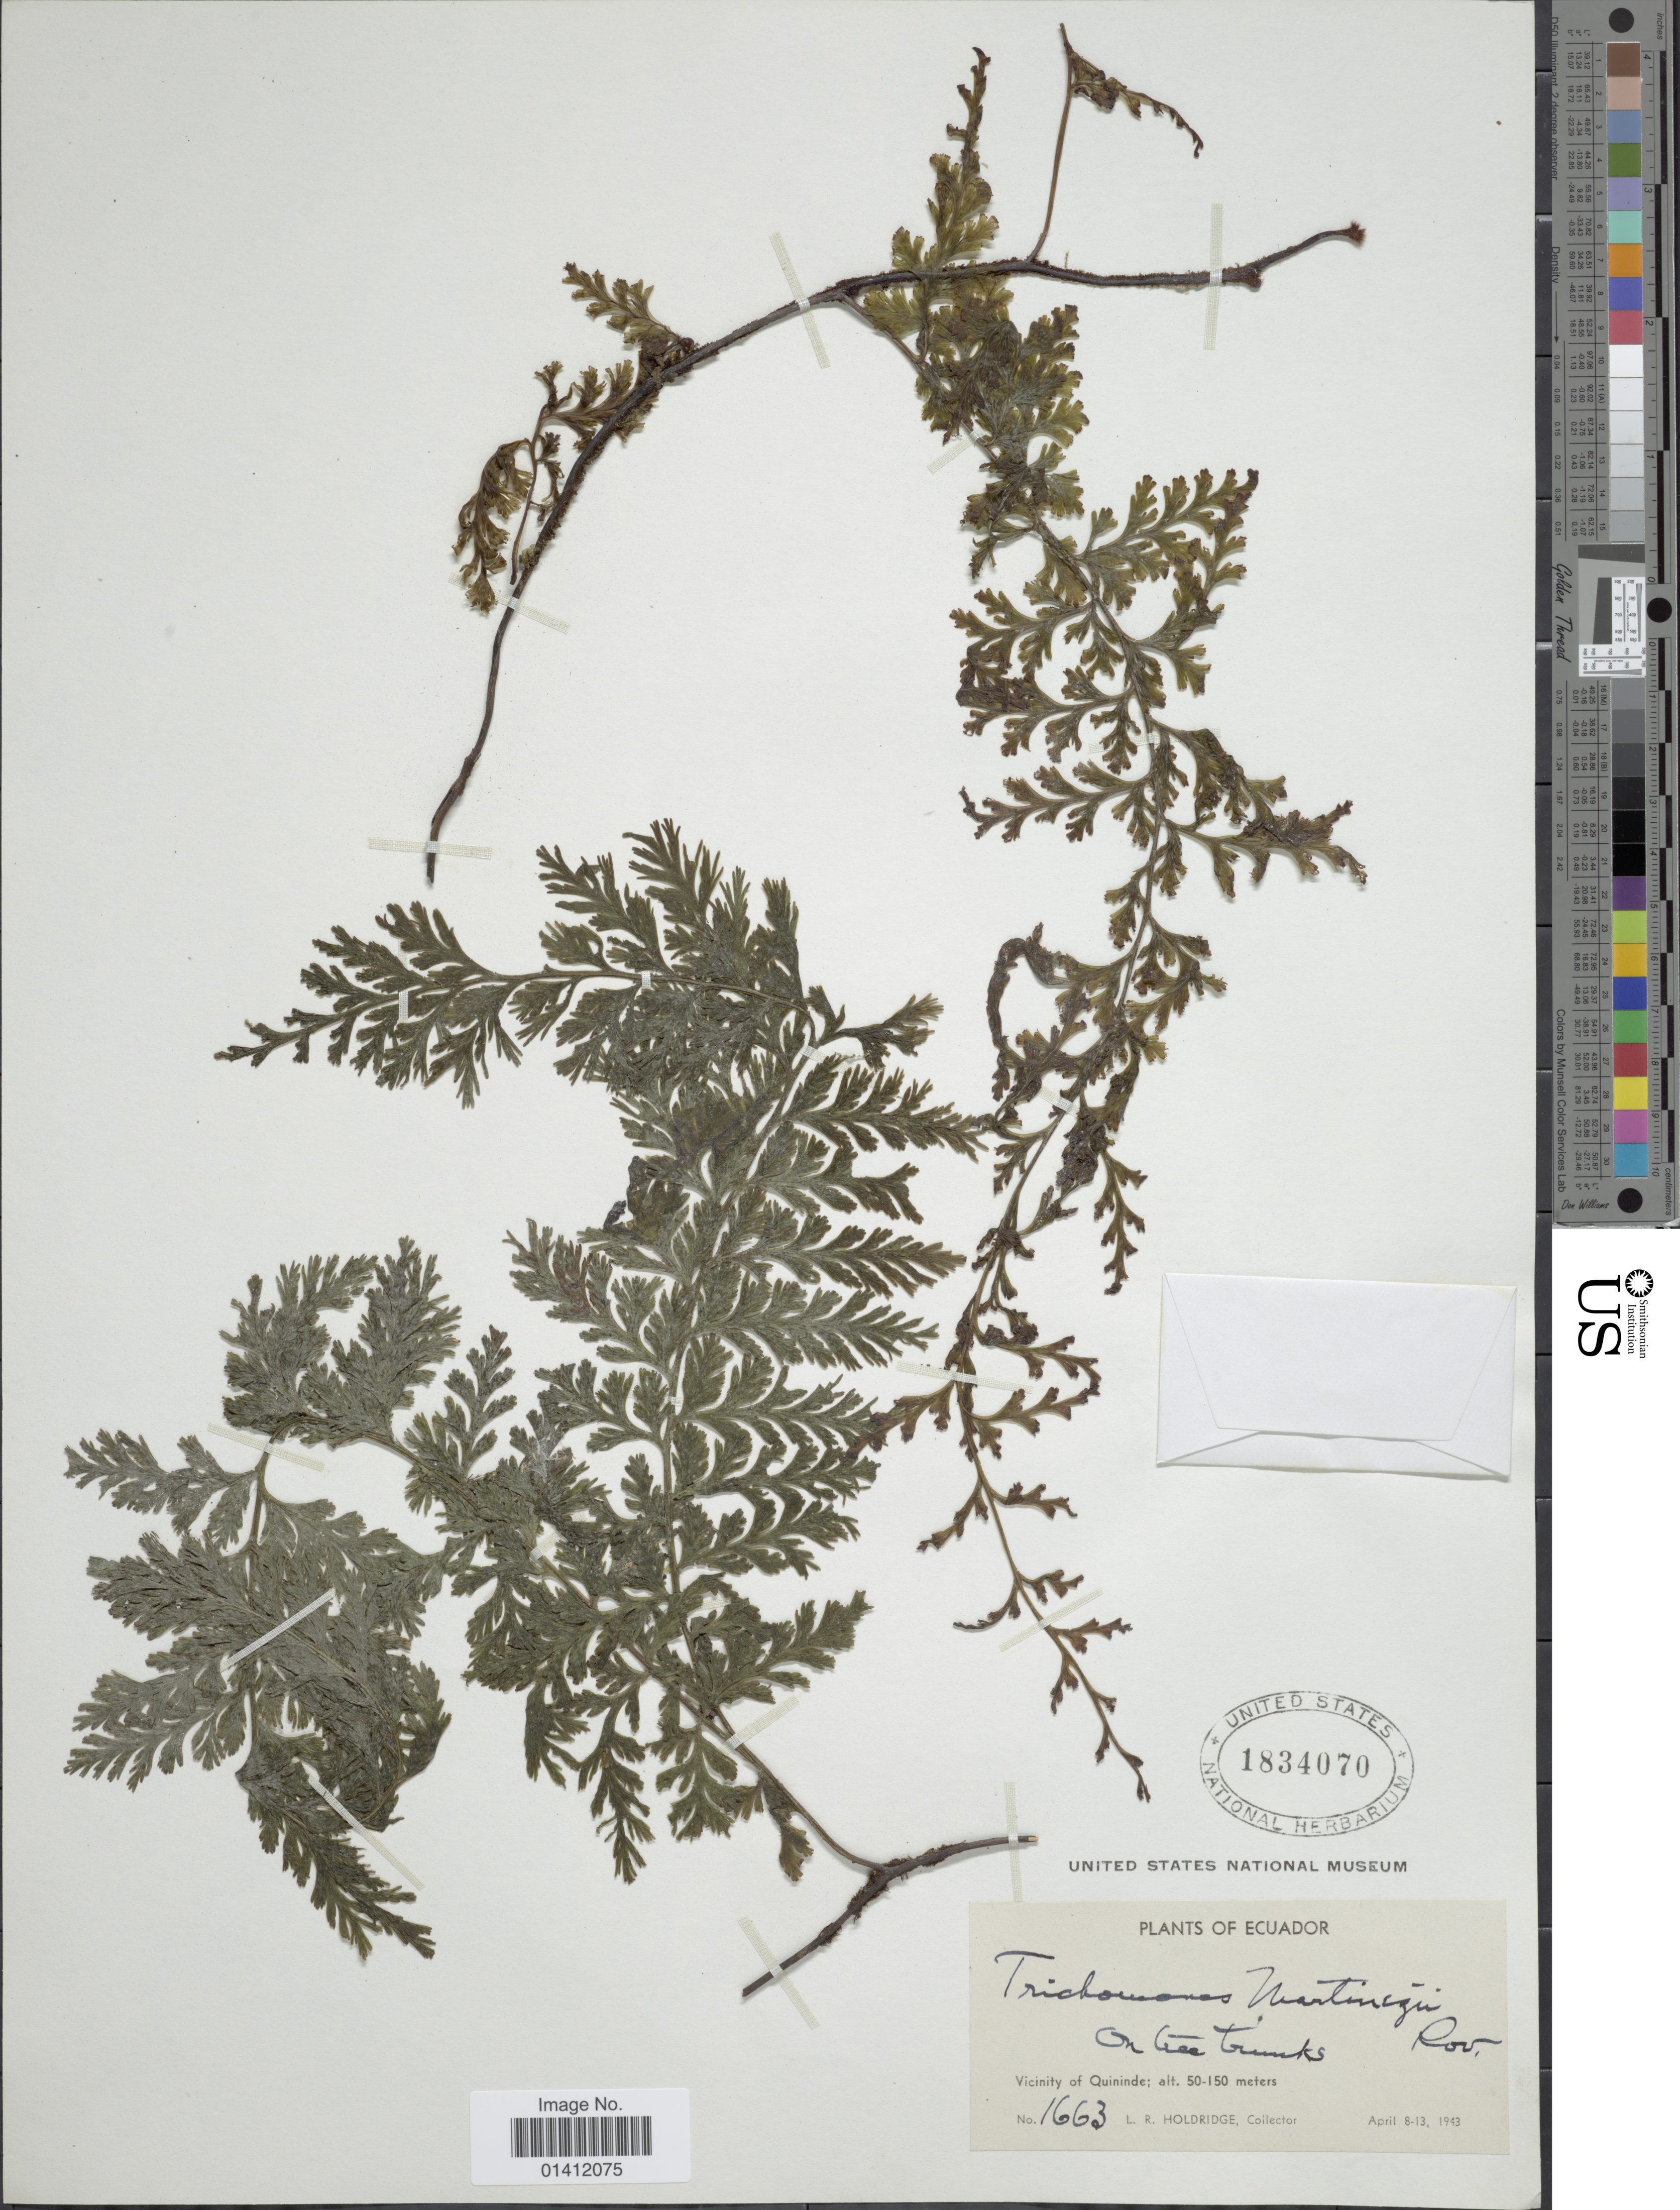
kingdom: Plantae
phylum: Tracheophyta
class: Polypodiopsida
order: Hymenophyllales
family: Hymenophyllaceae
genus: Vandenboschia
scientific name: Vandenboschia collariata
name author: (Bosch) Ebihara & K. Iwats.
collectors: L. Holdridge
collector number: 1663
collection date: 1943-04-08/1943-04-13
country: Ecuador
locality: Vicinity of Quininde.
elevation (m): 50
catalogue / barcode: US 1834070